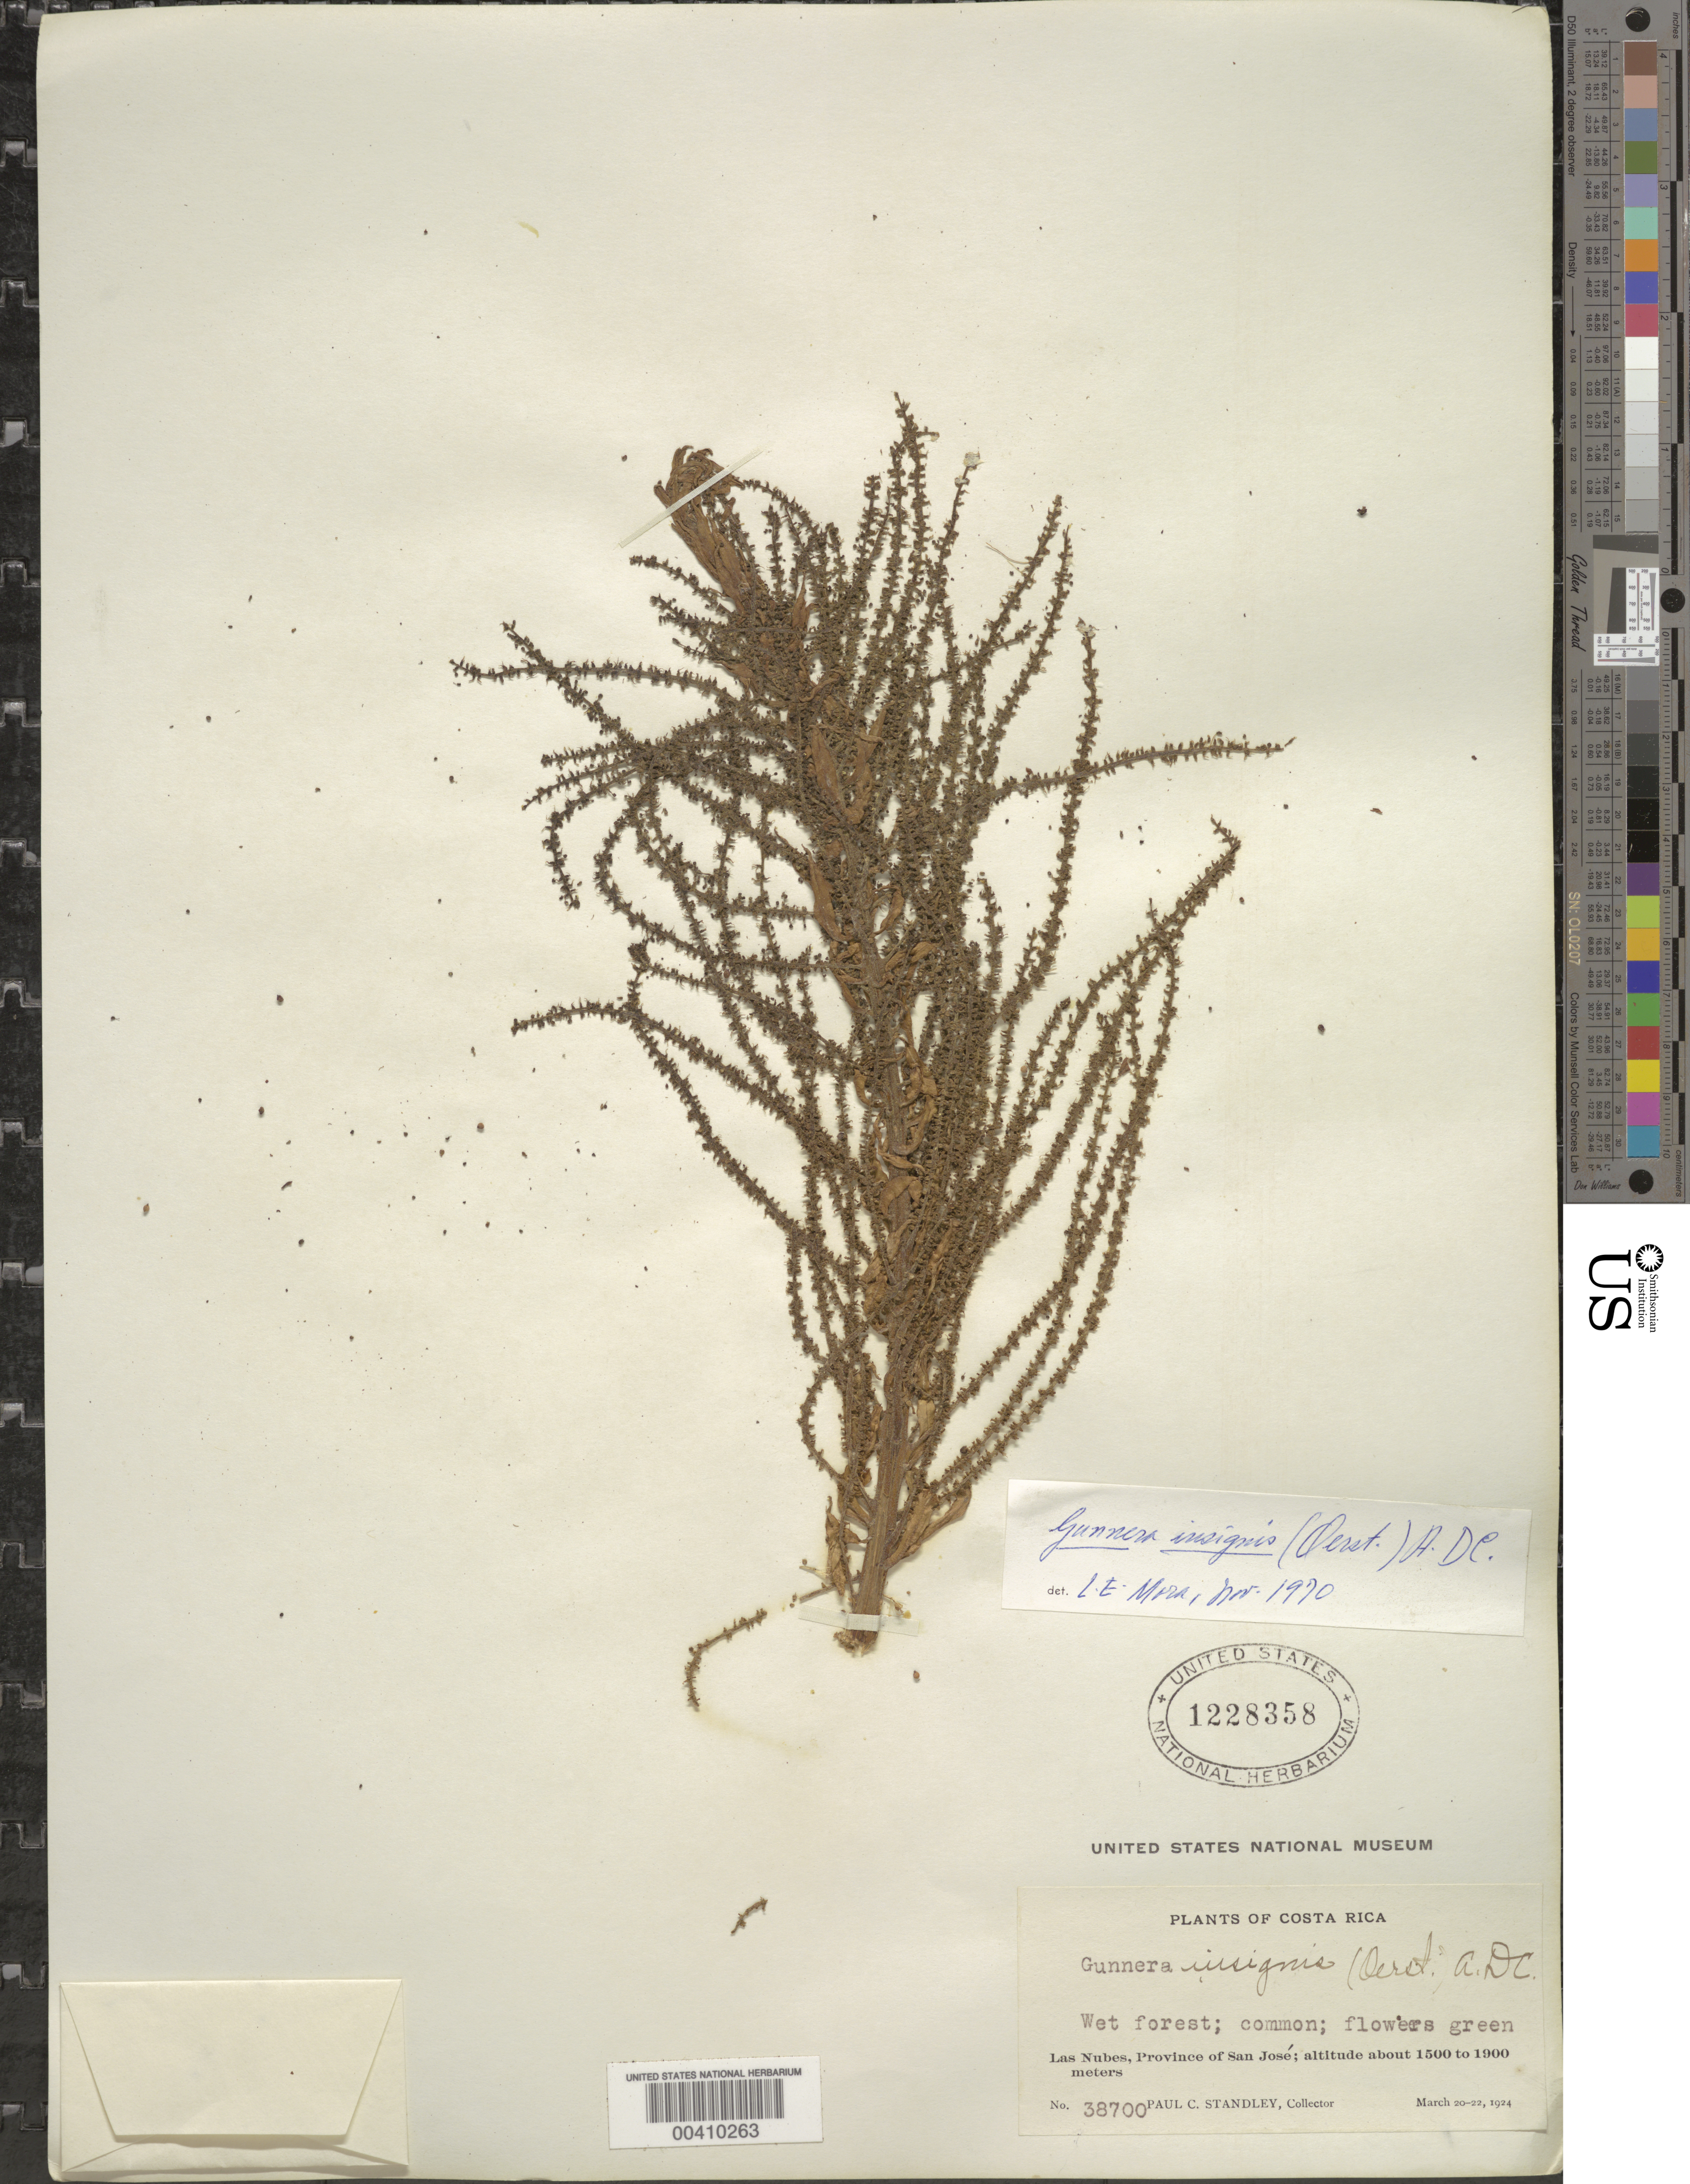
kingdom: Plantae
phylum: Tracheophyta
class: Magnoliopsida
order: Gunnerales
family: Gunneraceae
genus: Gunnera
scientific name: Gunnera insignis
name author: (Oerst.) A. DC.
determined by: Mora-Osejo, L. E.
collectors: P. C. Standley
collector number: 38700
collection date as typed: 20 Mar 1924 to 22 Mar 1924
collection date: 1924-03-20/1924-03-22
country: Costa Rica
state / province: San José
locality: Las Nubes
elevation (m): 1500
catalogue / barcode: US 1228358